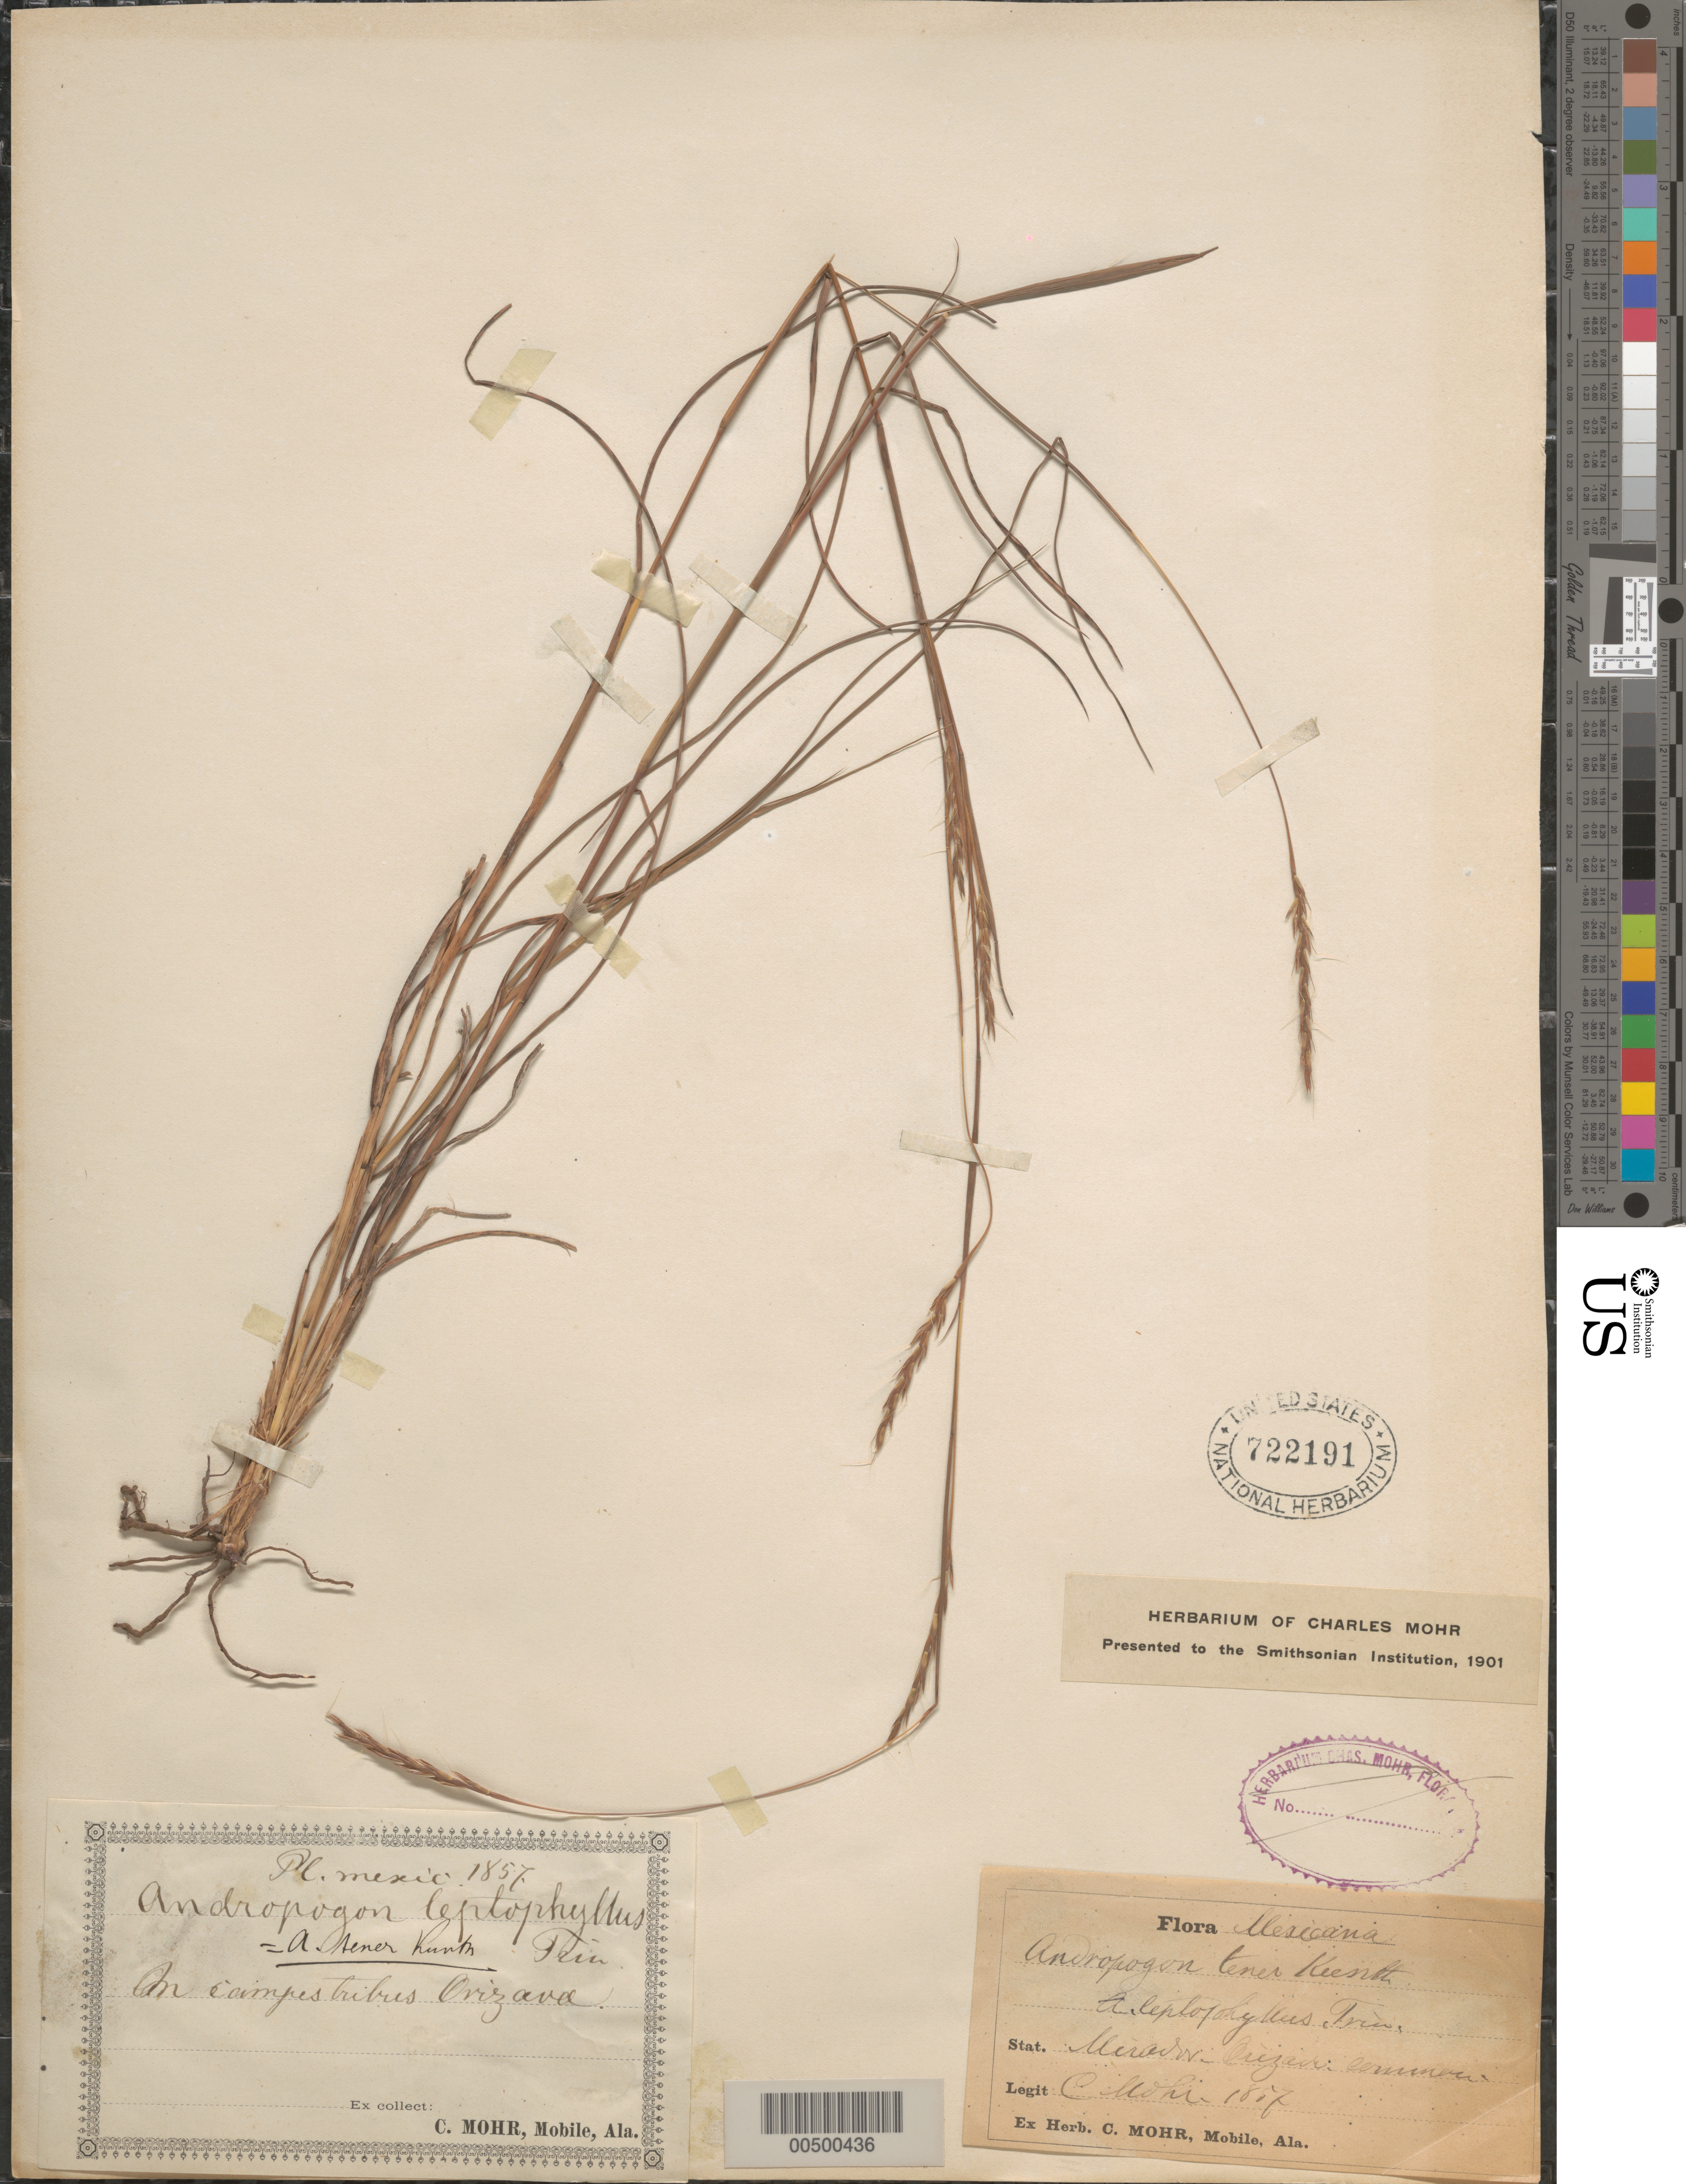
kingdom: Plantae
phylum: Tracheophyta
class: Liliopsida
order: Poales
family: Poaceae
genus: Schizachyrium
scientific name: Schizachyrium tenerum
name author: Nees in Mart.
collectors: C. T. Mohr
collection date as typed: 1857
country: Mexico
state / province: Veracruz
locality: Mirador-Orizaba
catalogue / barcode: US 722191